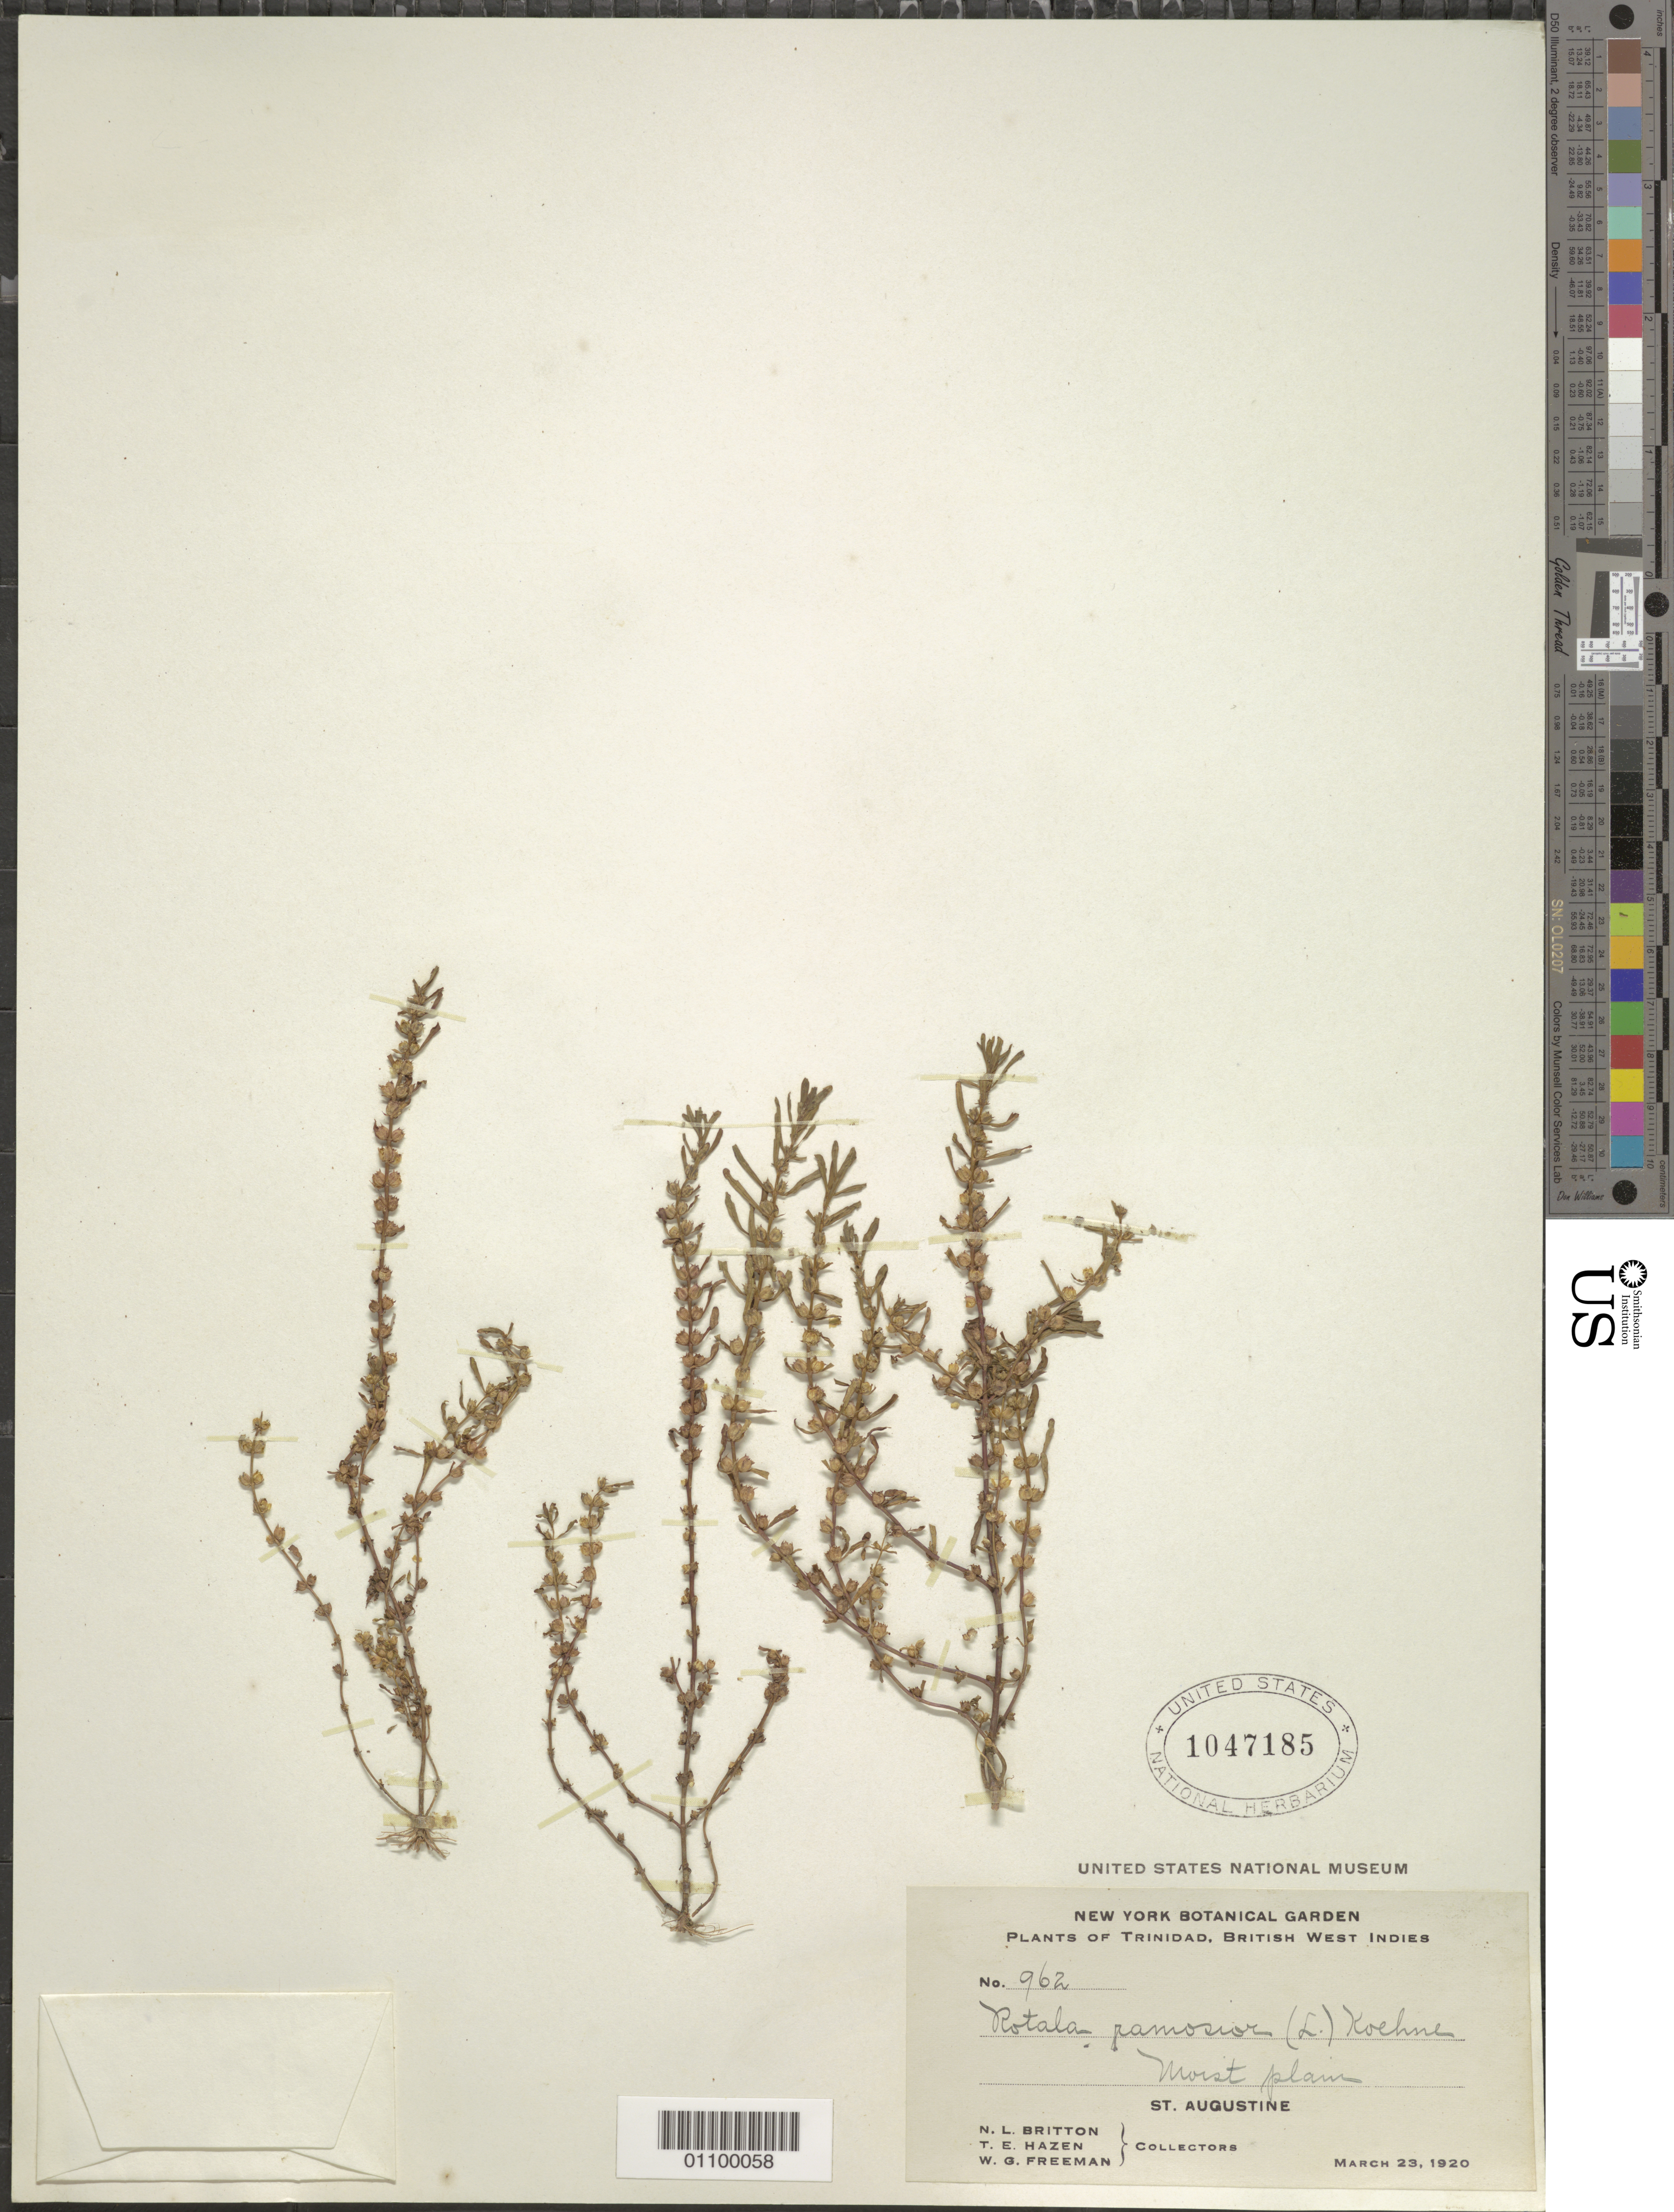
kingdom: Plantae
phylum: Tracheophyta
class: Magnoliopsida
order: Myrtales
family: Lythraceae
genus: Rotala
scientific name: Rotala ramosior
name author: (L.) Koehne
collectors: N. Britton, T. E. Hazen & W. Freeman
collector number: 962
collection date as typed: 23 Mar 1920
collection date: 1920-03-23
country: Trinidad and Tobago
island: Trinidad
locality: St. Augustine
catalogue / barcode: US 1047185